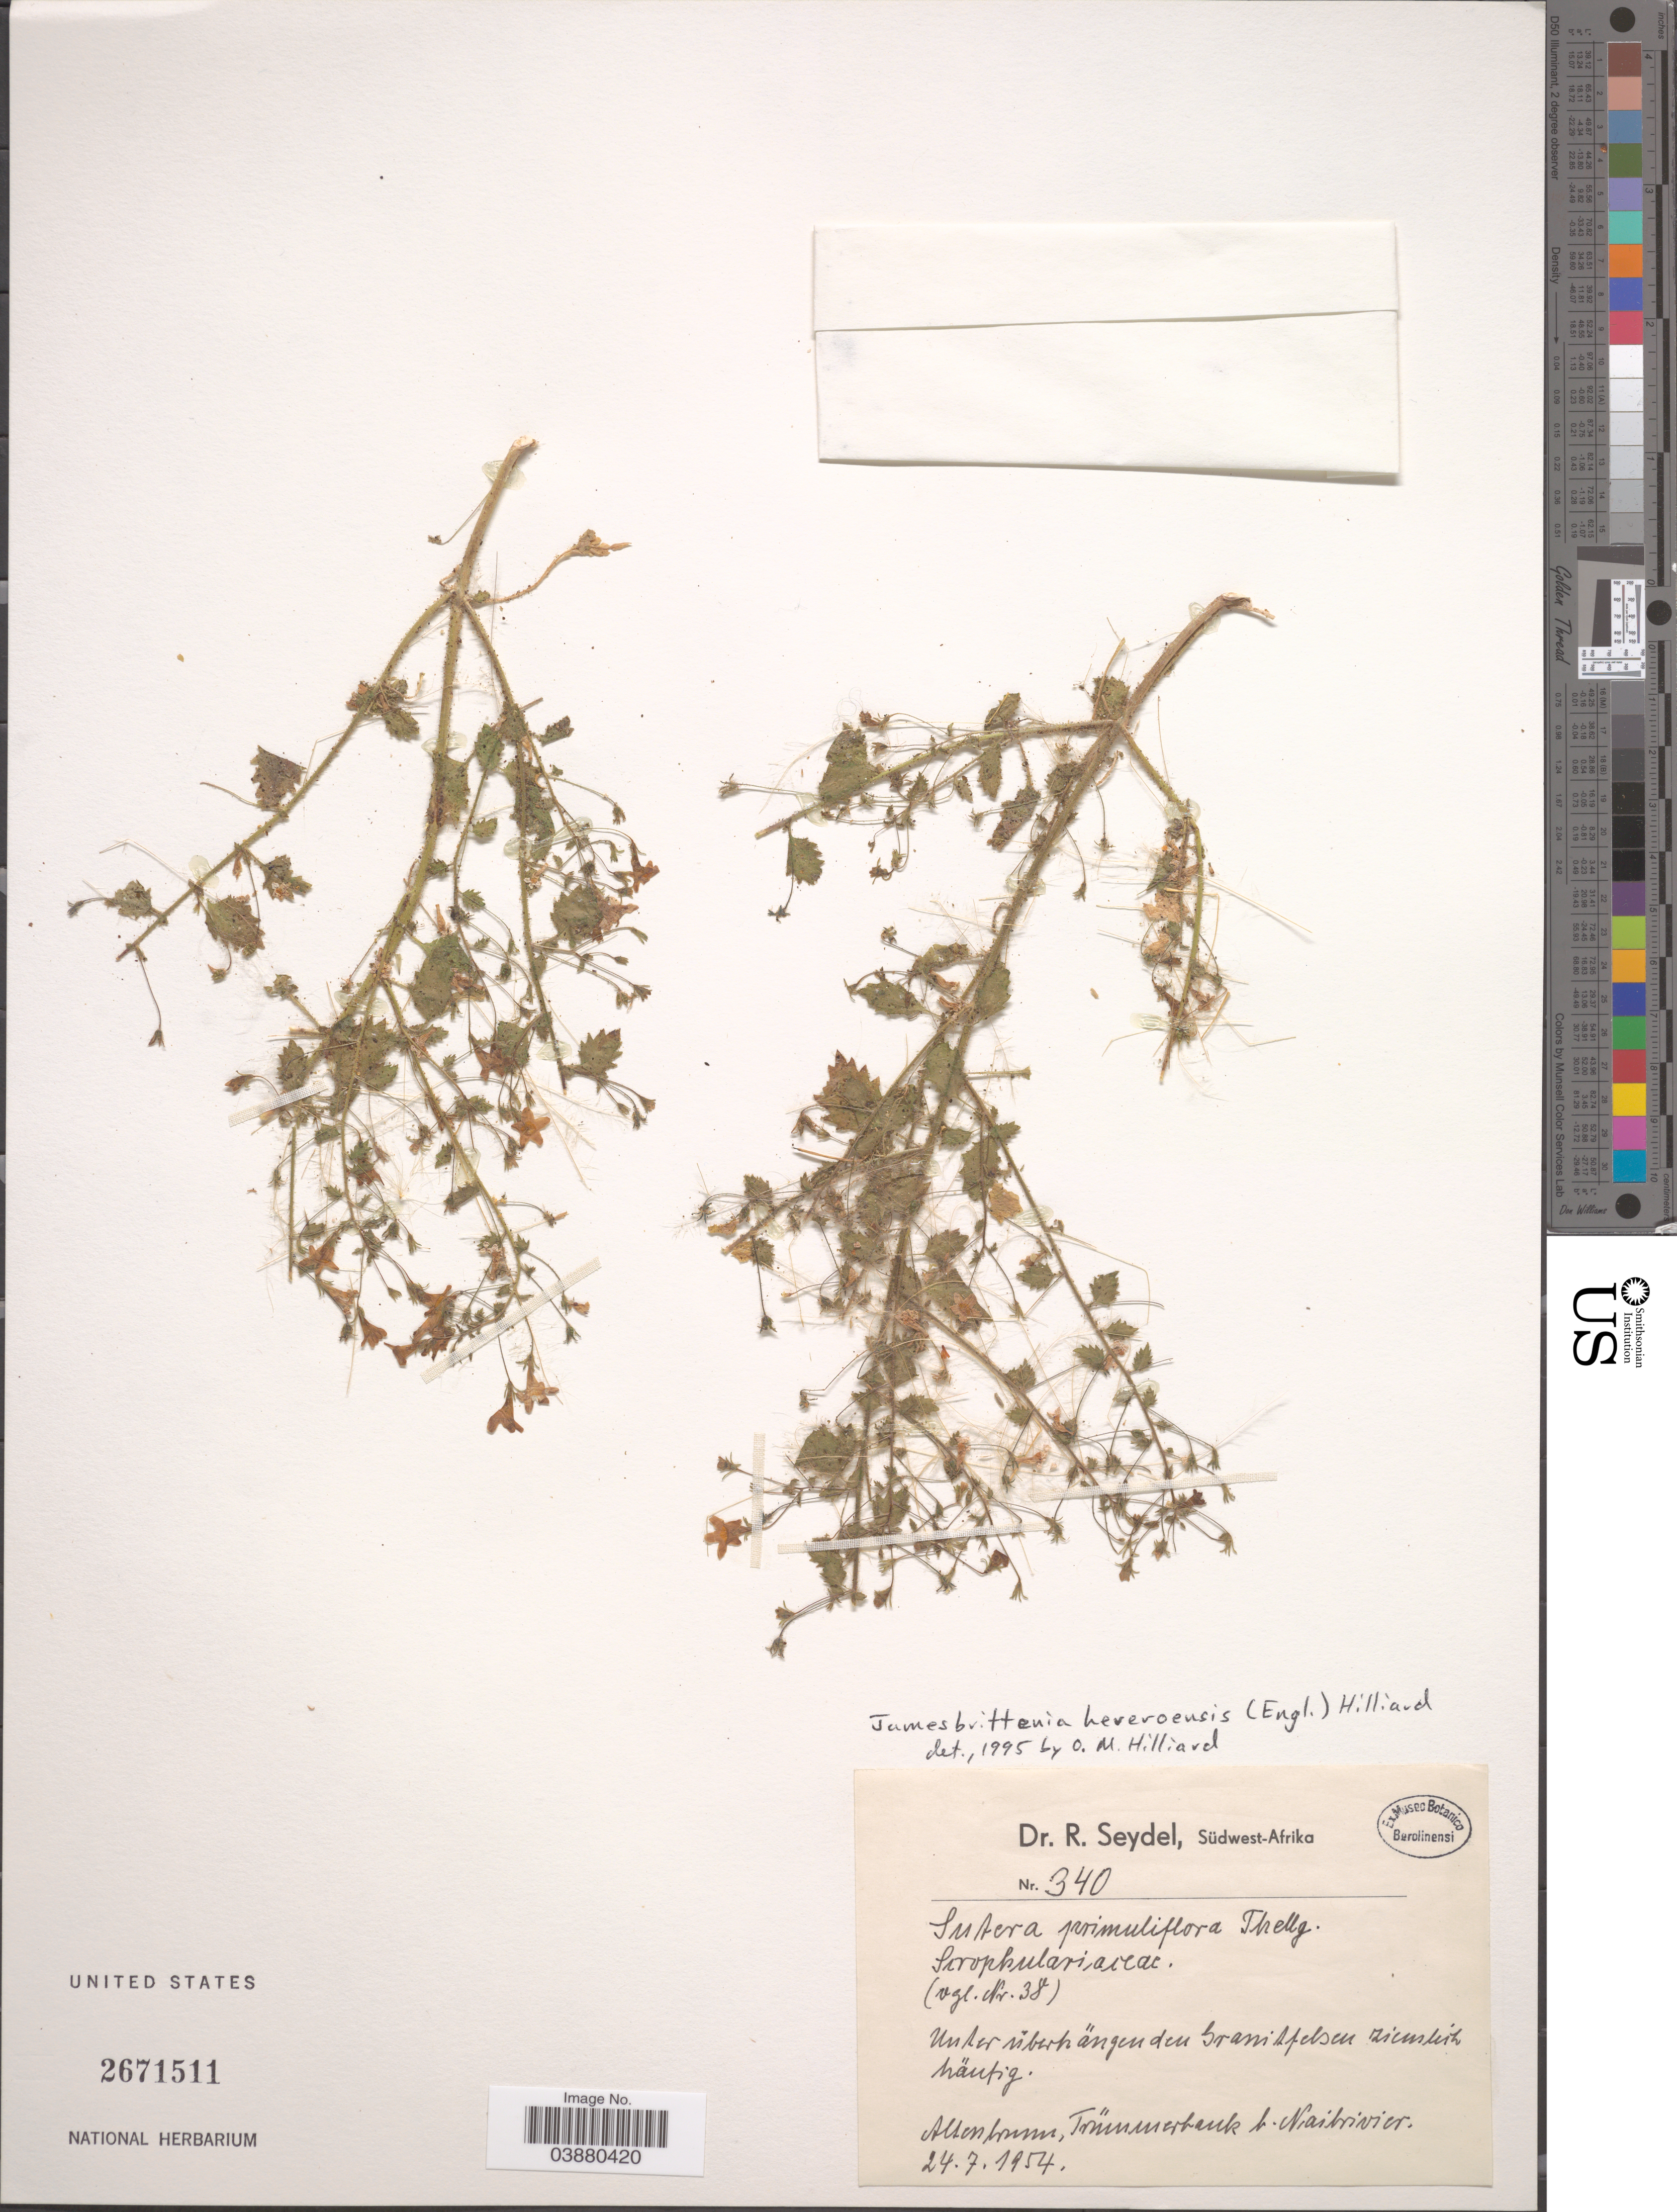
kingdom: Plantae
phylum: Tracheophyta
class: Magnoliopsida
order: Lamiales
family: Scrophulariaceae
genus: Jamesbrittenia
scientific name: Jamesbrittenia hereroensis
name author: (Engl.) Hilliard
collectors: R. Seydel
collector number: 340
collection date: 1954-07-24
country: Namibia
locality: Südwest-Afrika. Altonbrunn, Trümmerbank b. Naibrivier.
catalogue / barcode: US 2671511